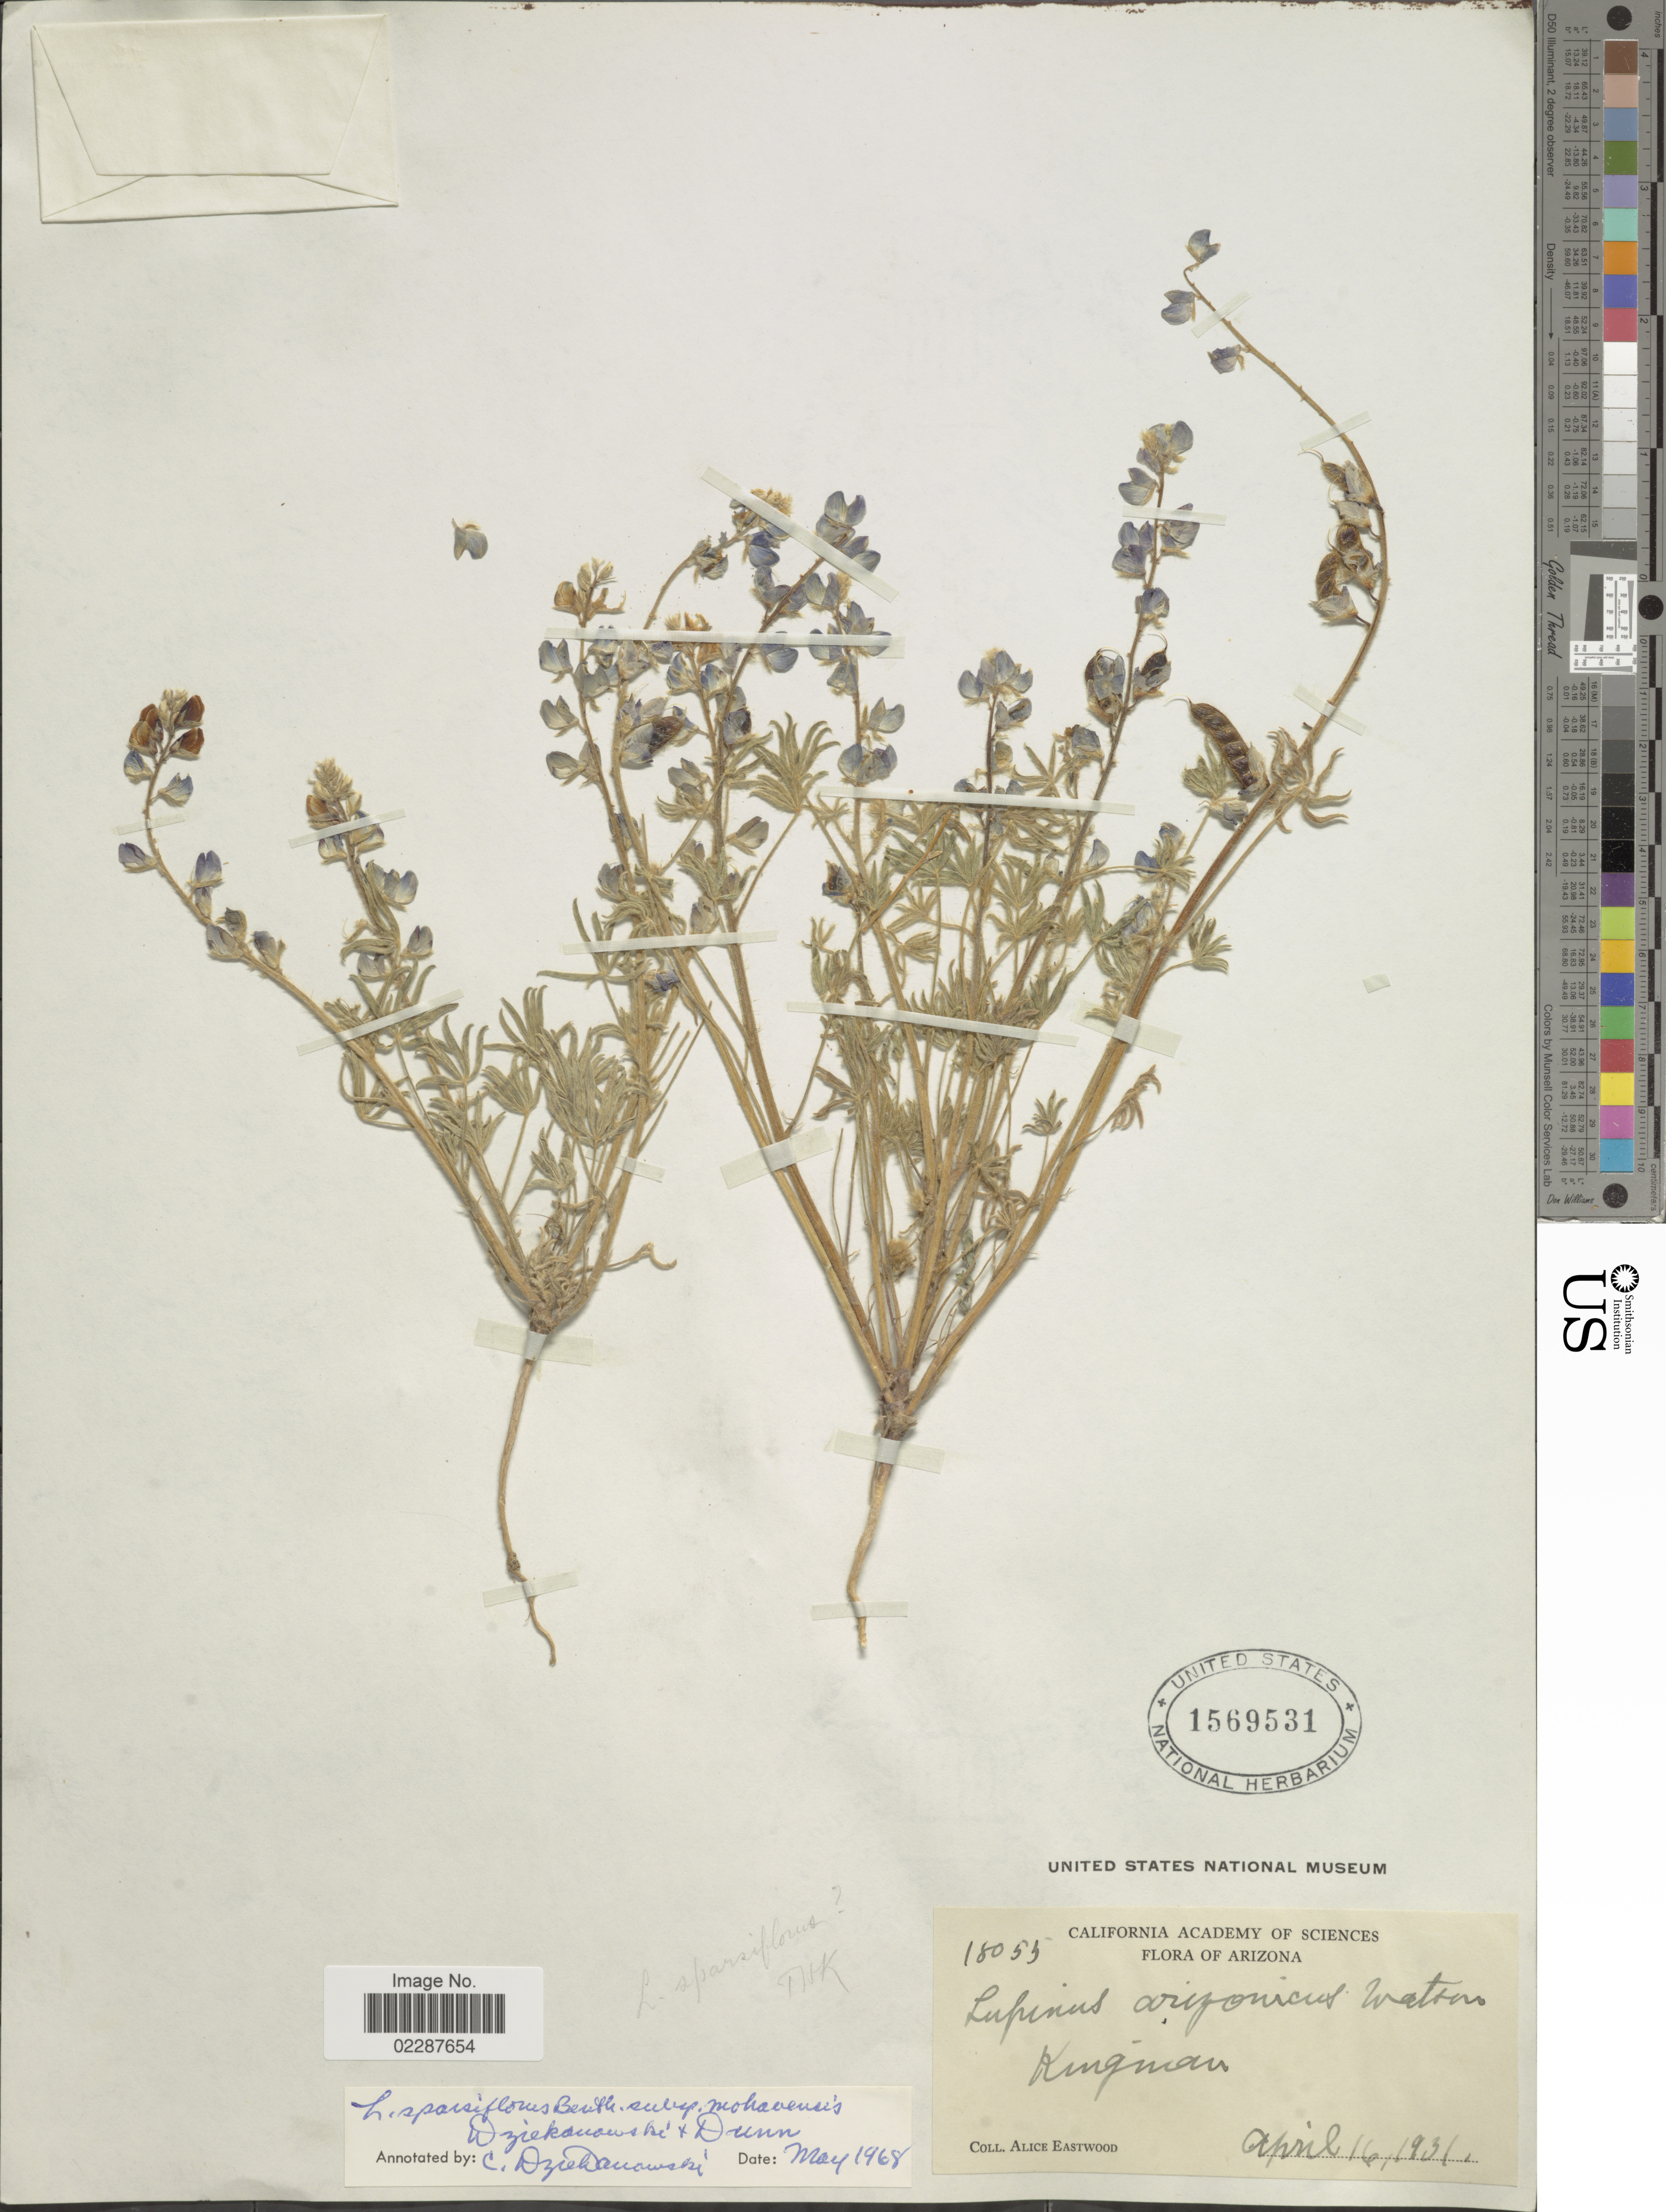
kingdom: Plantae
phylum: Tracheophyta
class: Magnoliopsida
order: Fabales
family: Fabaceae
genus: Lupinus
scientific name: Lupinus sparsiflorus subsp. mohavensis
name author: Dziekanowski & D.B. Dunn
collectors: A. Eastwood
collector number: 18053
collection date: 1931-04-16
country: United States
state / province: Arizona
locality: Kingman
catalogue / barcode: US 1569531